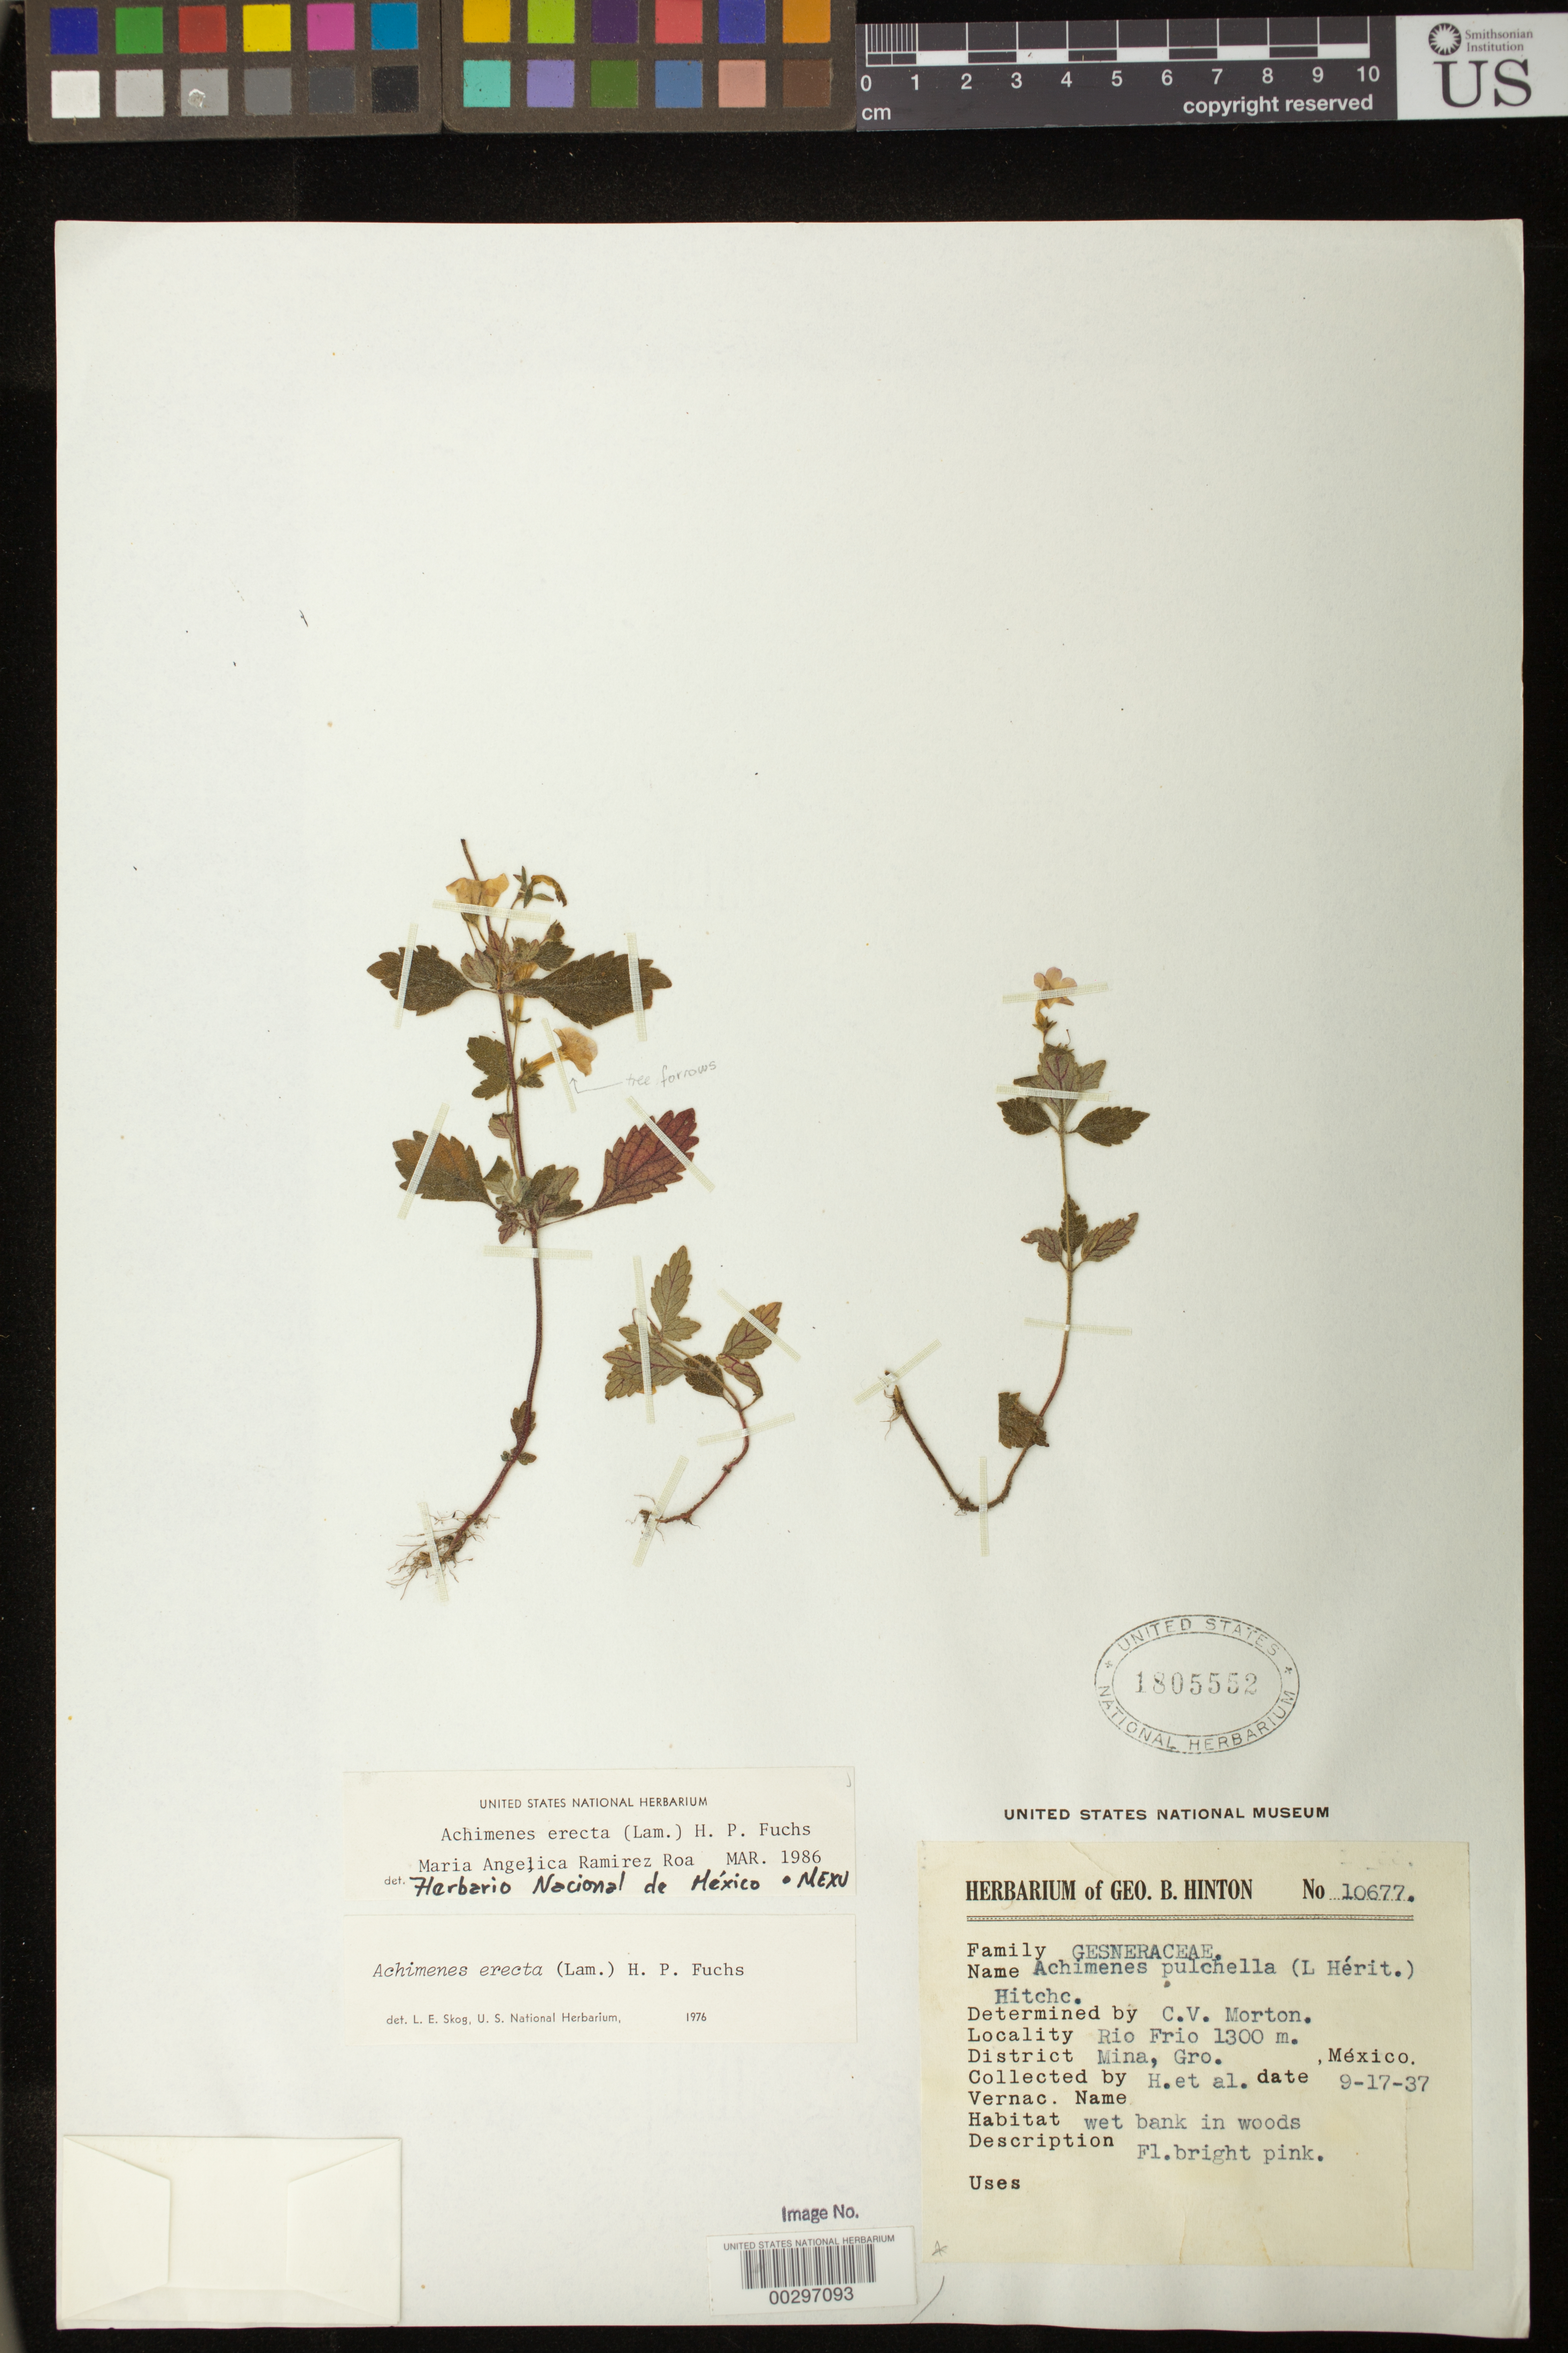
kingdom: Plantae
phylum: Tracheophyta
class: Magnoliopsida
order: Lamiales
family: Gesneriaceae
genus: Achimenes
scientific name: Achimenes erecta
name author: (Lam.) H.P. Fuchs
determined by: Skog, Laurence E.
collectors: G. B. Hinton & et al.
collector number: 10677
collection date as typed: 17 Sep 1937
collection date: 1937-09-17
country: Mexico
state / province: Guerrero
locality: Dist. Mina, Rio Frio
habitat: Wet bank in woods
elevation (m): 1300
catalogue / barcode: US 1805552